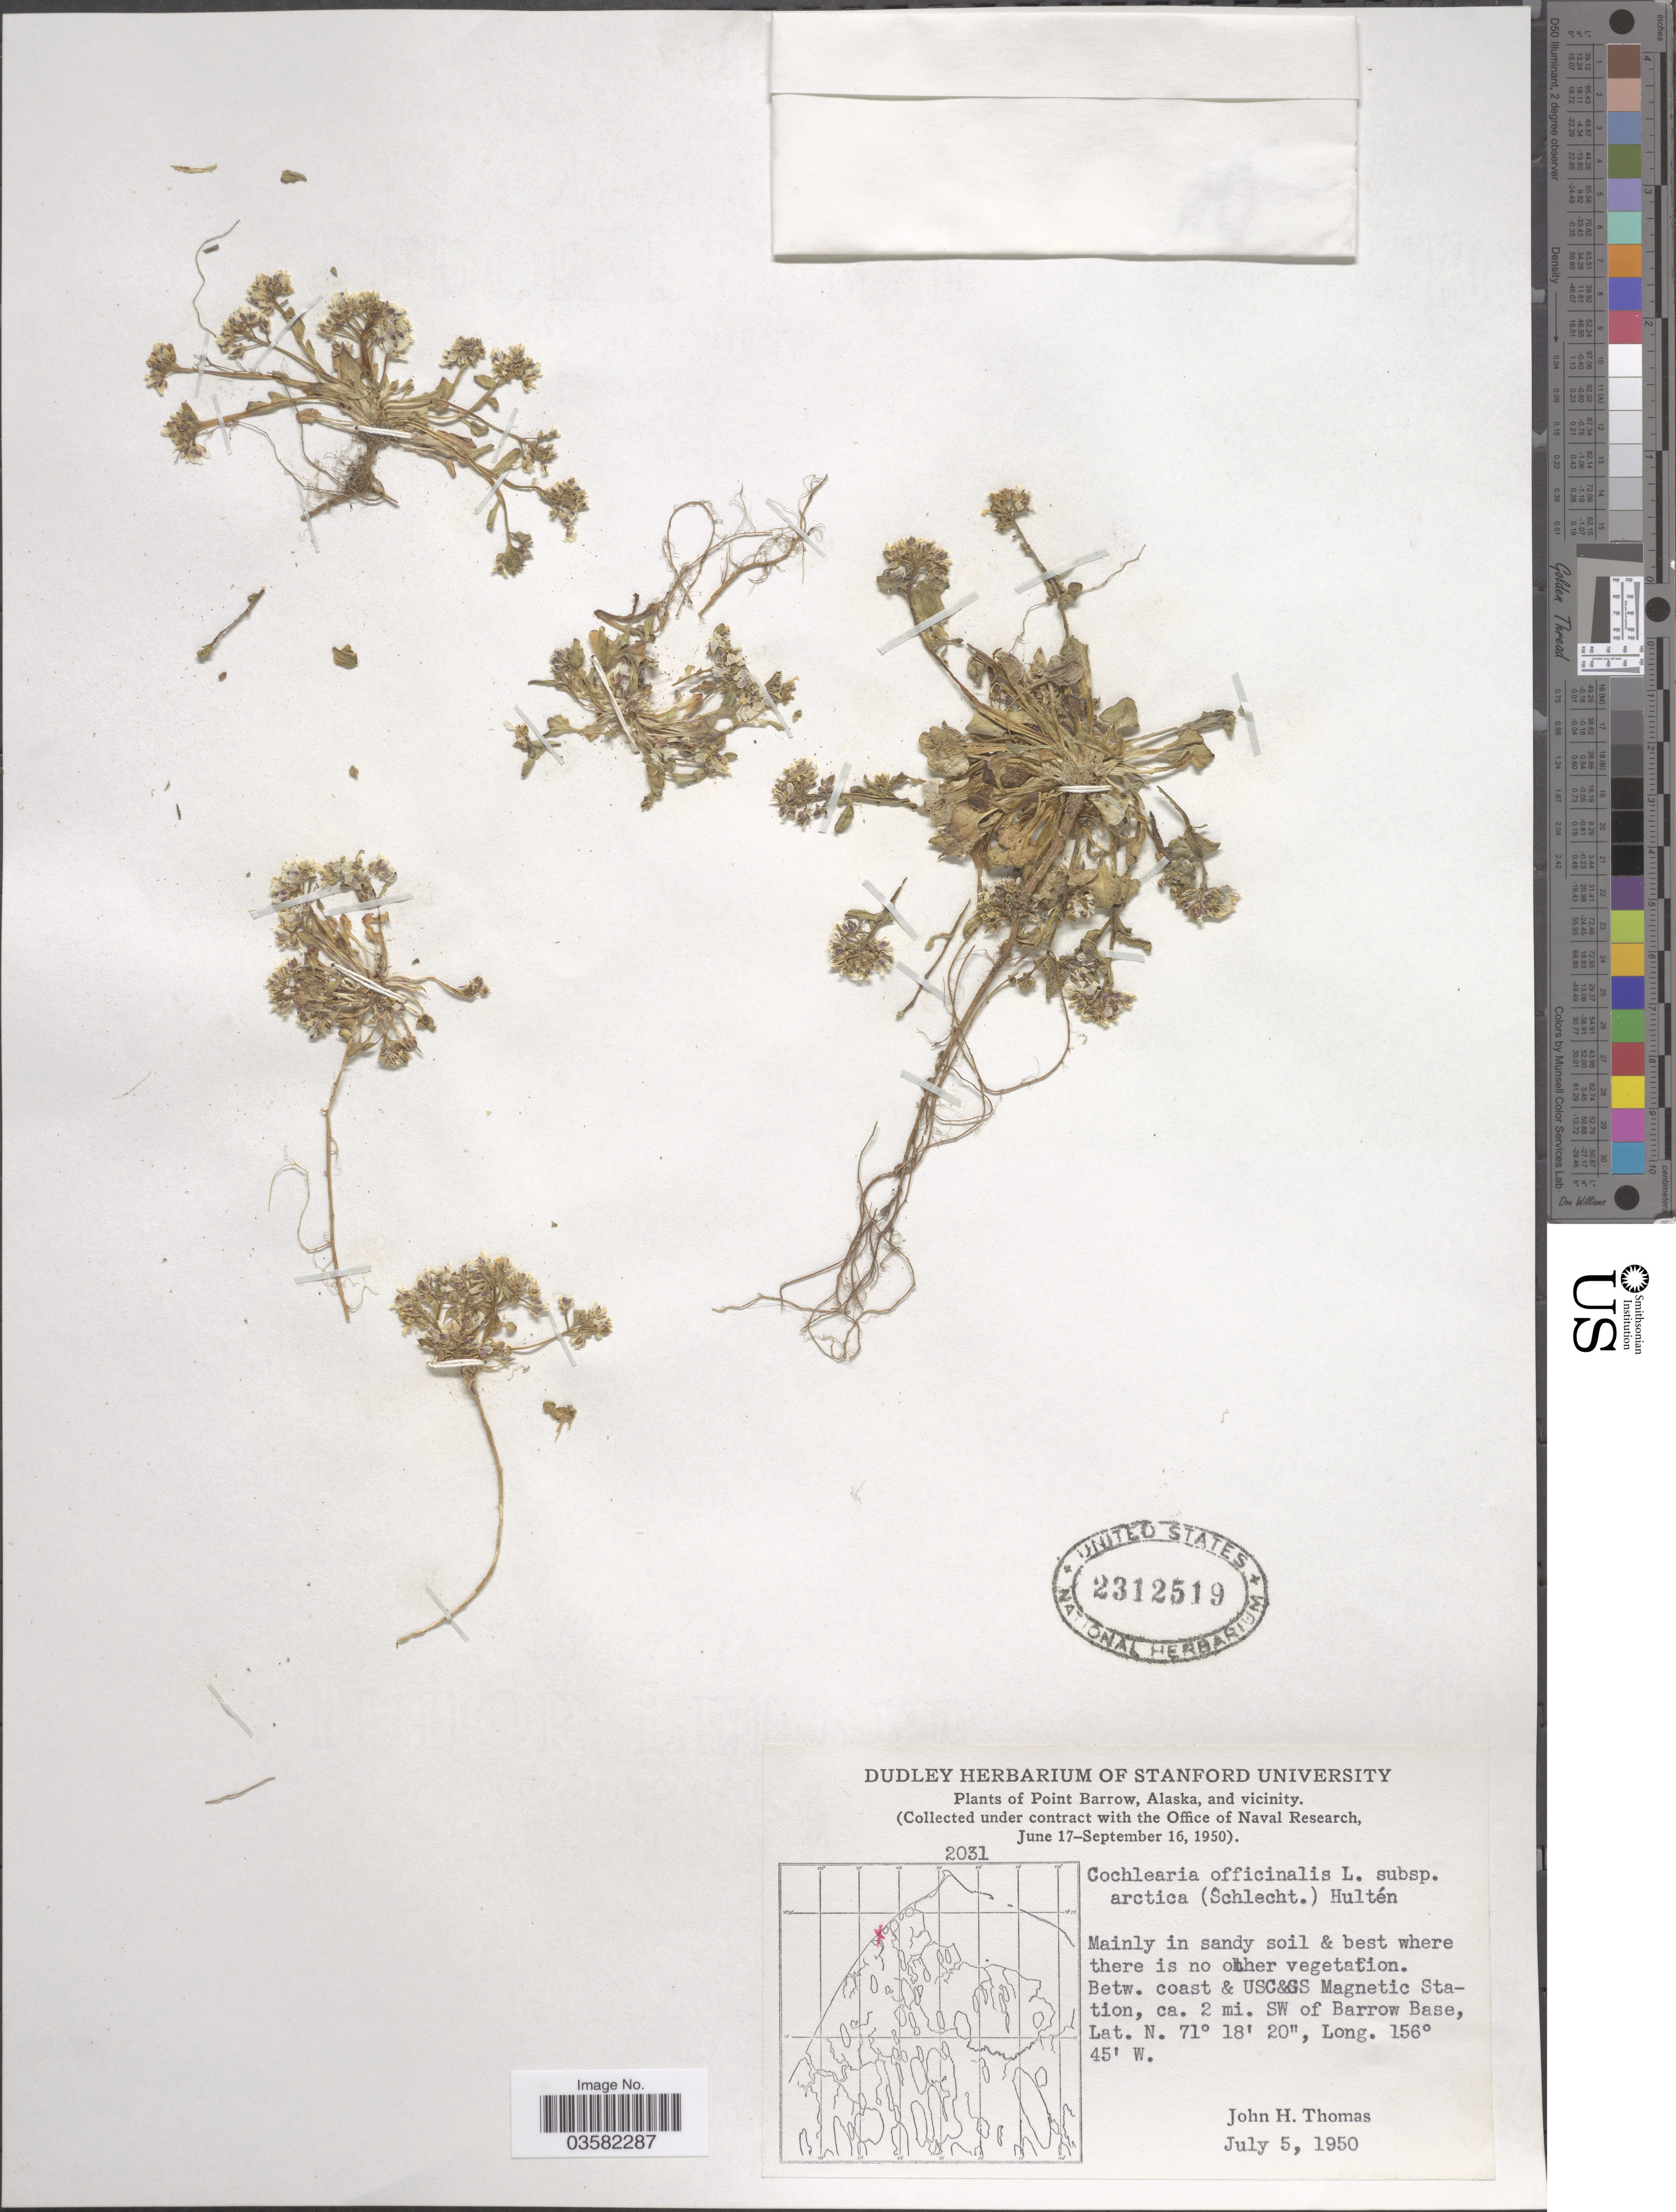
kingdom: Plantae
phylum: Tracheophyta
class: Magnoliopsida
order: Brassicales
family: Brassicaceae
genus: Cochlearia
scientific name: Cochlearia officinalis subsp. arctica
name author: (Schltdl. ex DC.) Hultén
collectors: J. H. Thomas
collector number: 2031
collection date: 1950-07-05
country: United States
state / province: Alaska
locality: Point Barrow, Alaska, and vicinity. Betw. coast & USC&SS Magnetic Station, ca. 2 mi. SW of Barrow Base.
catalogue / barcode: US 2312519